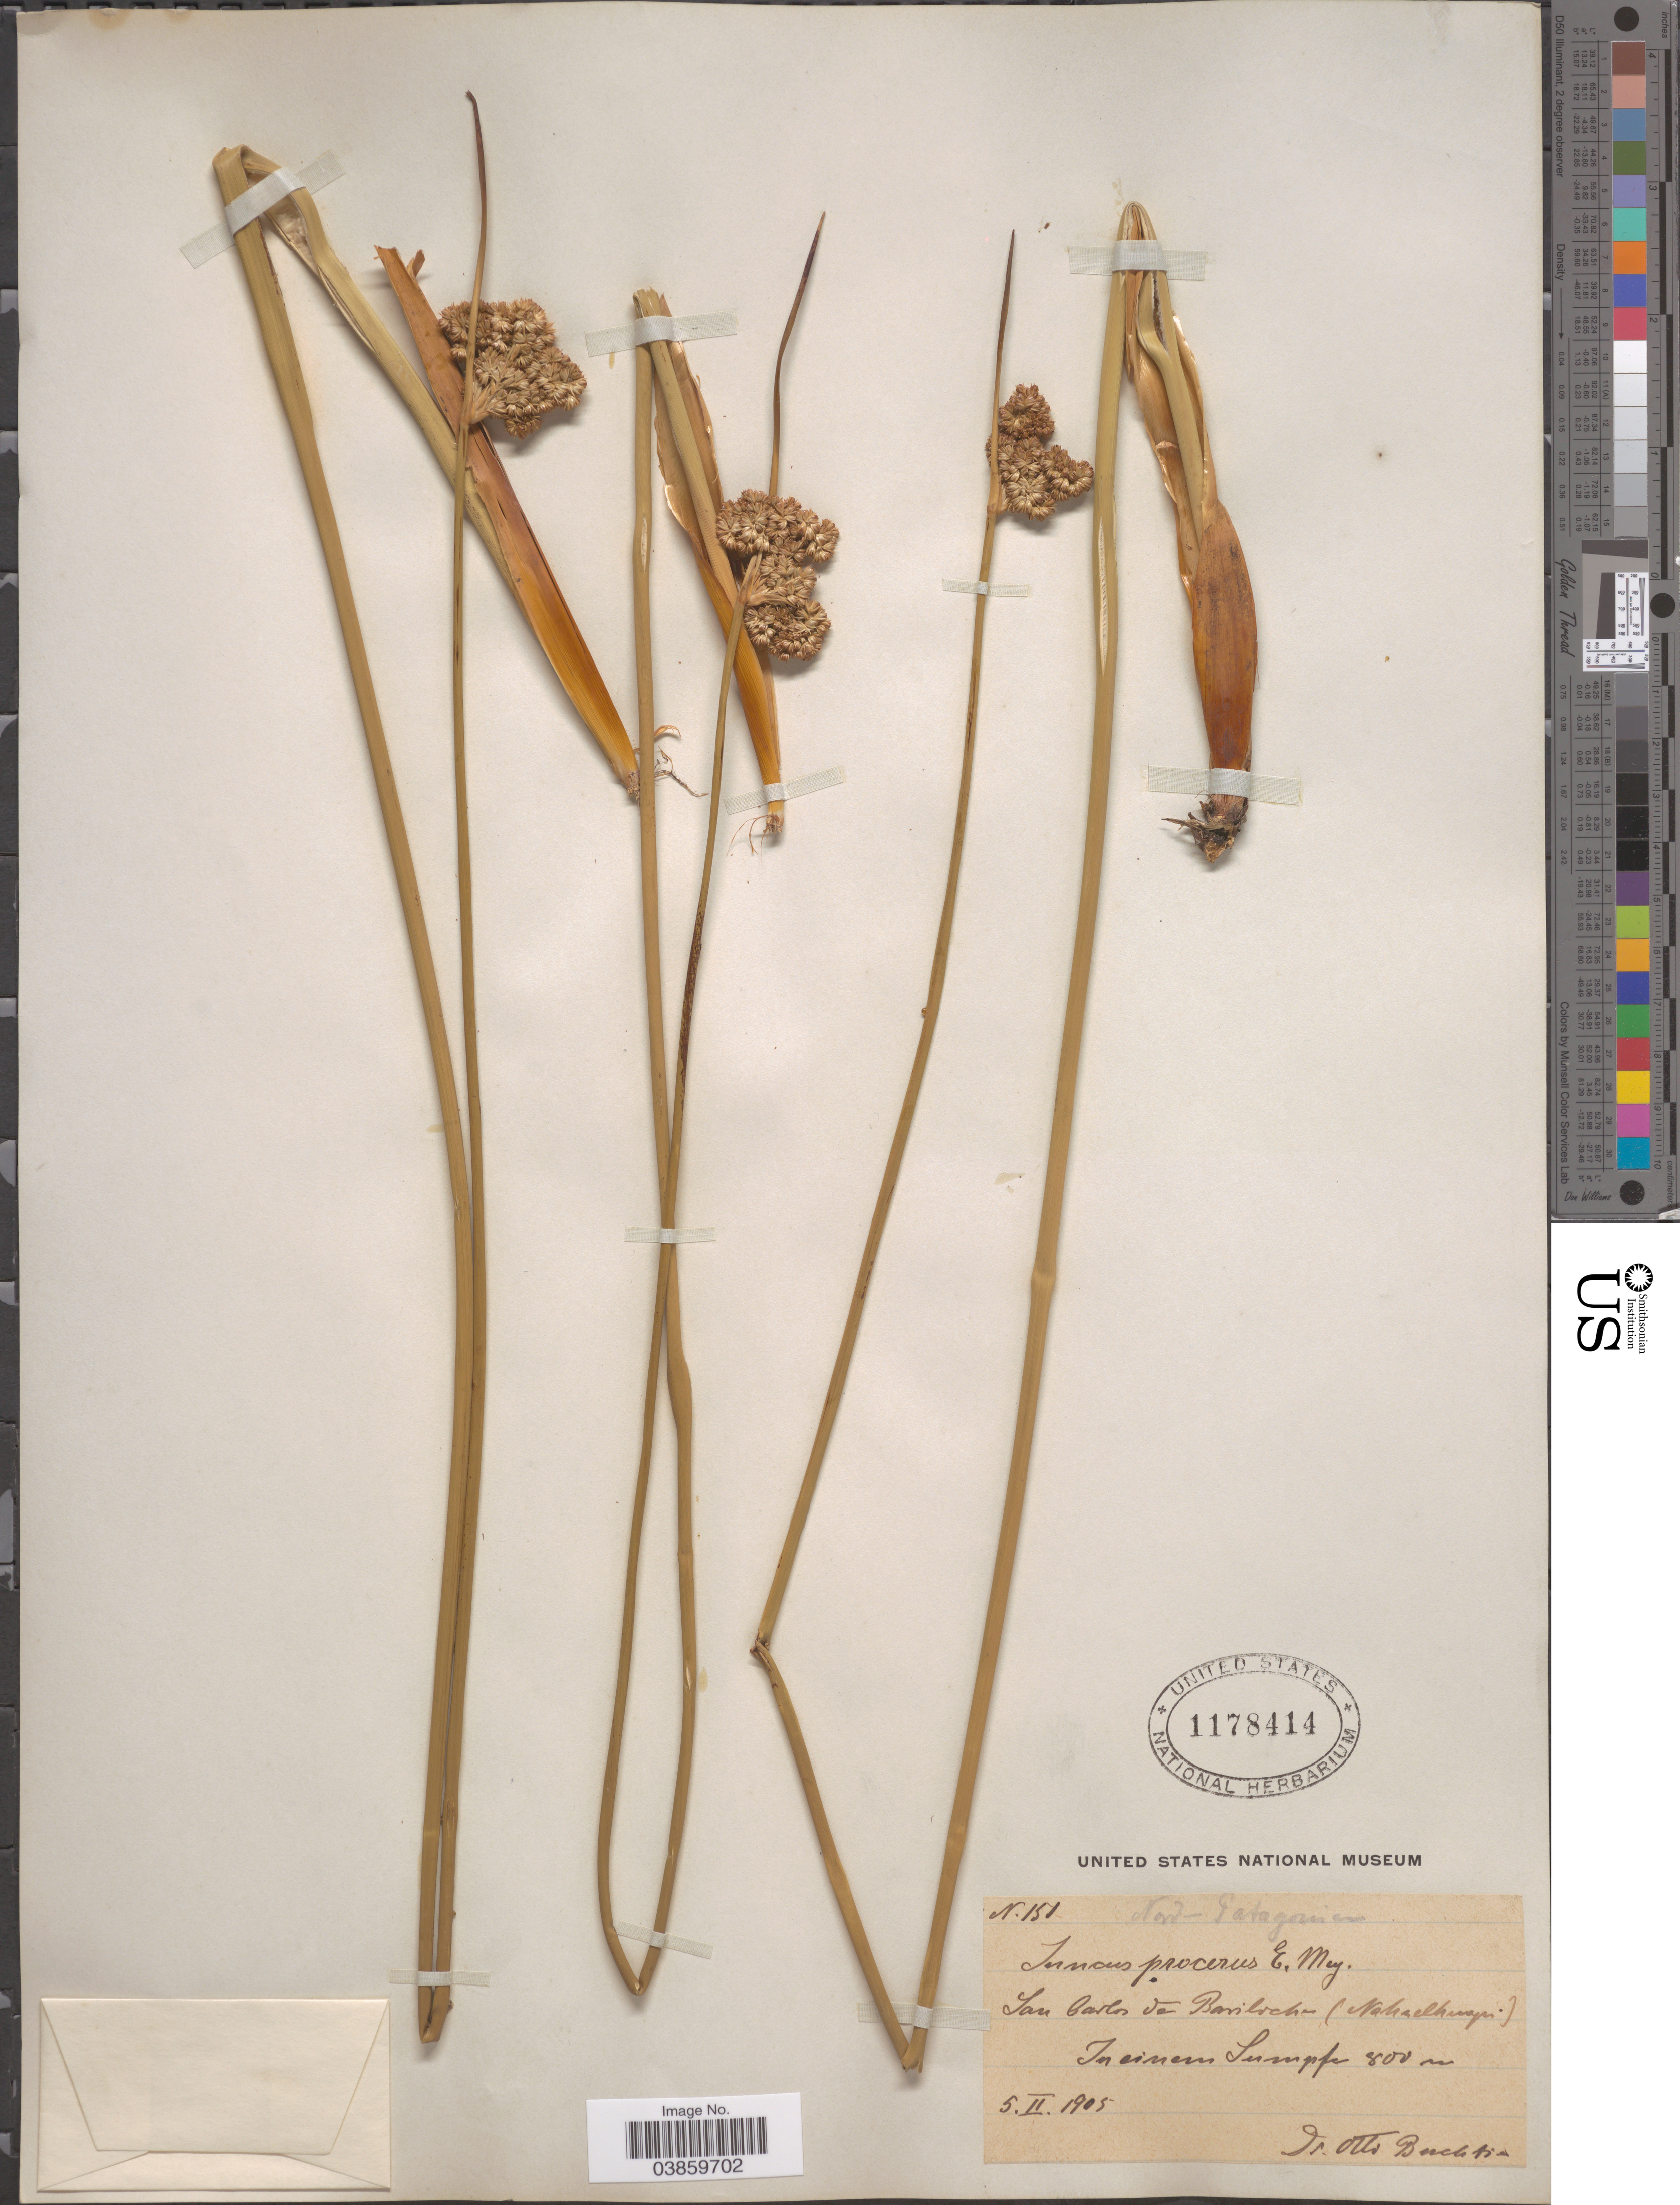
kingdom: Plantae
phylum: Tracheophyta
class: Liliopsida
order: Poales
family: Juncaceae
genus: Juncus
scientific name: Juncus procerus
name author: E. Mey.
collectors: O. Buchtien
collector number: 151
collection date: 1905-02-05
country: Argentina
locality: Nord-Patagonia. San Carlos de Bariloche (Nahuelhuapi), In einern Swampfe.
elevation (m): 800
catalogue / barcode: US 1178414